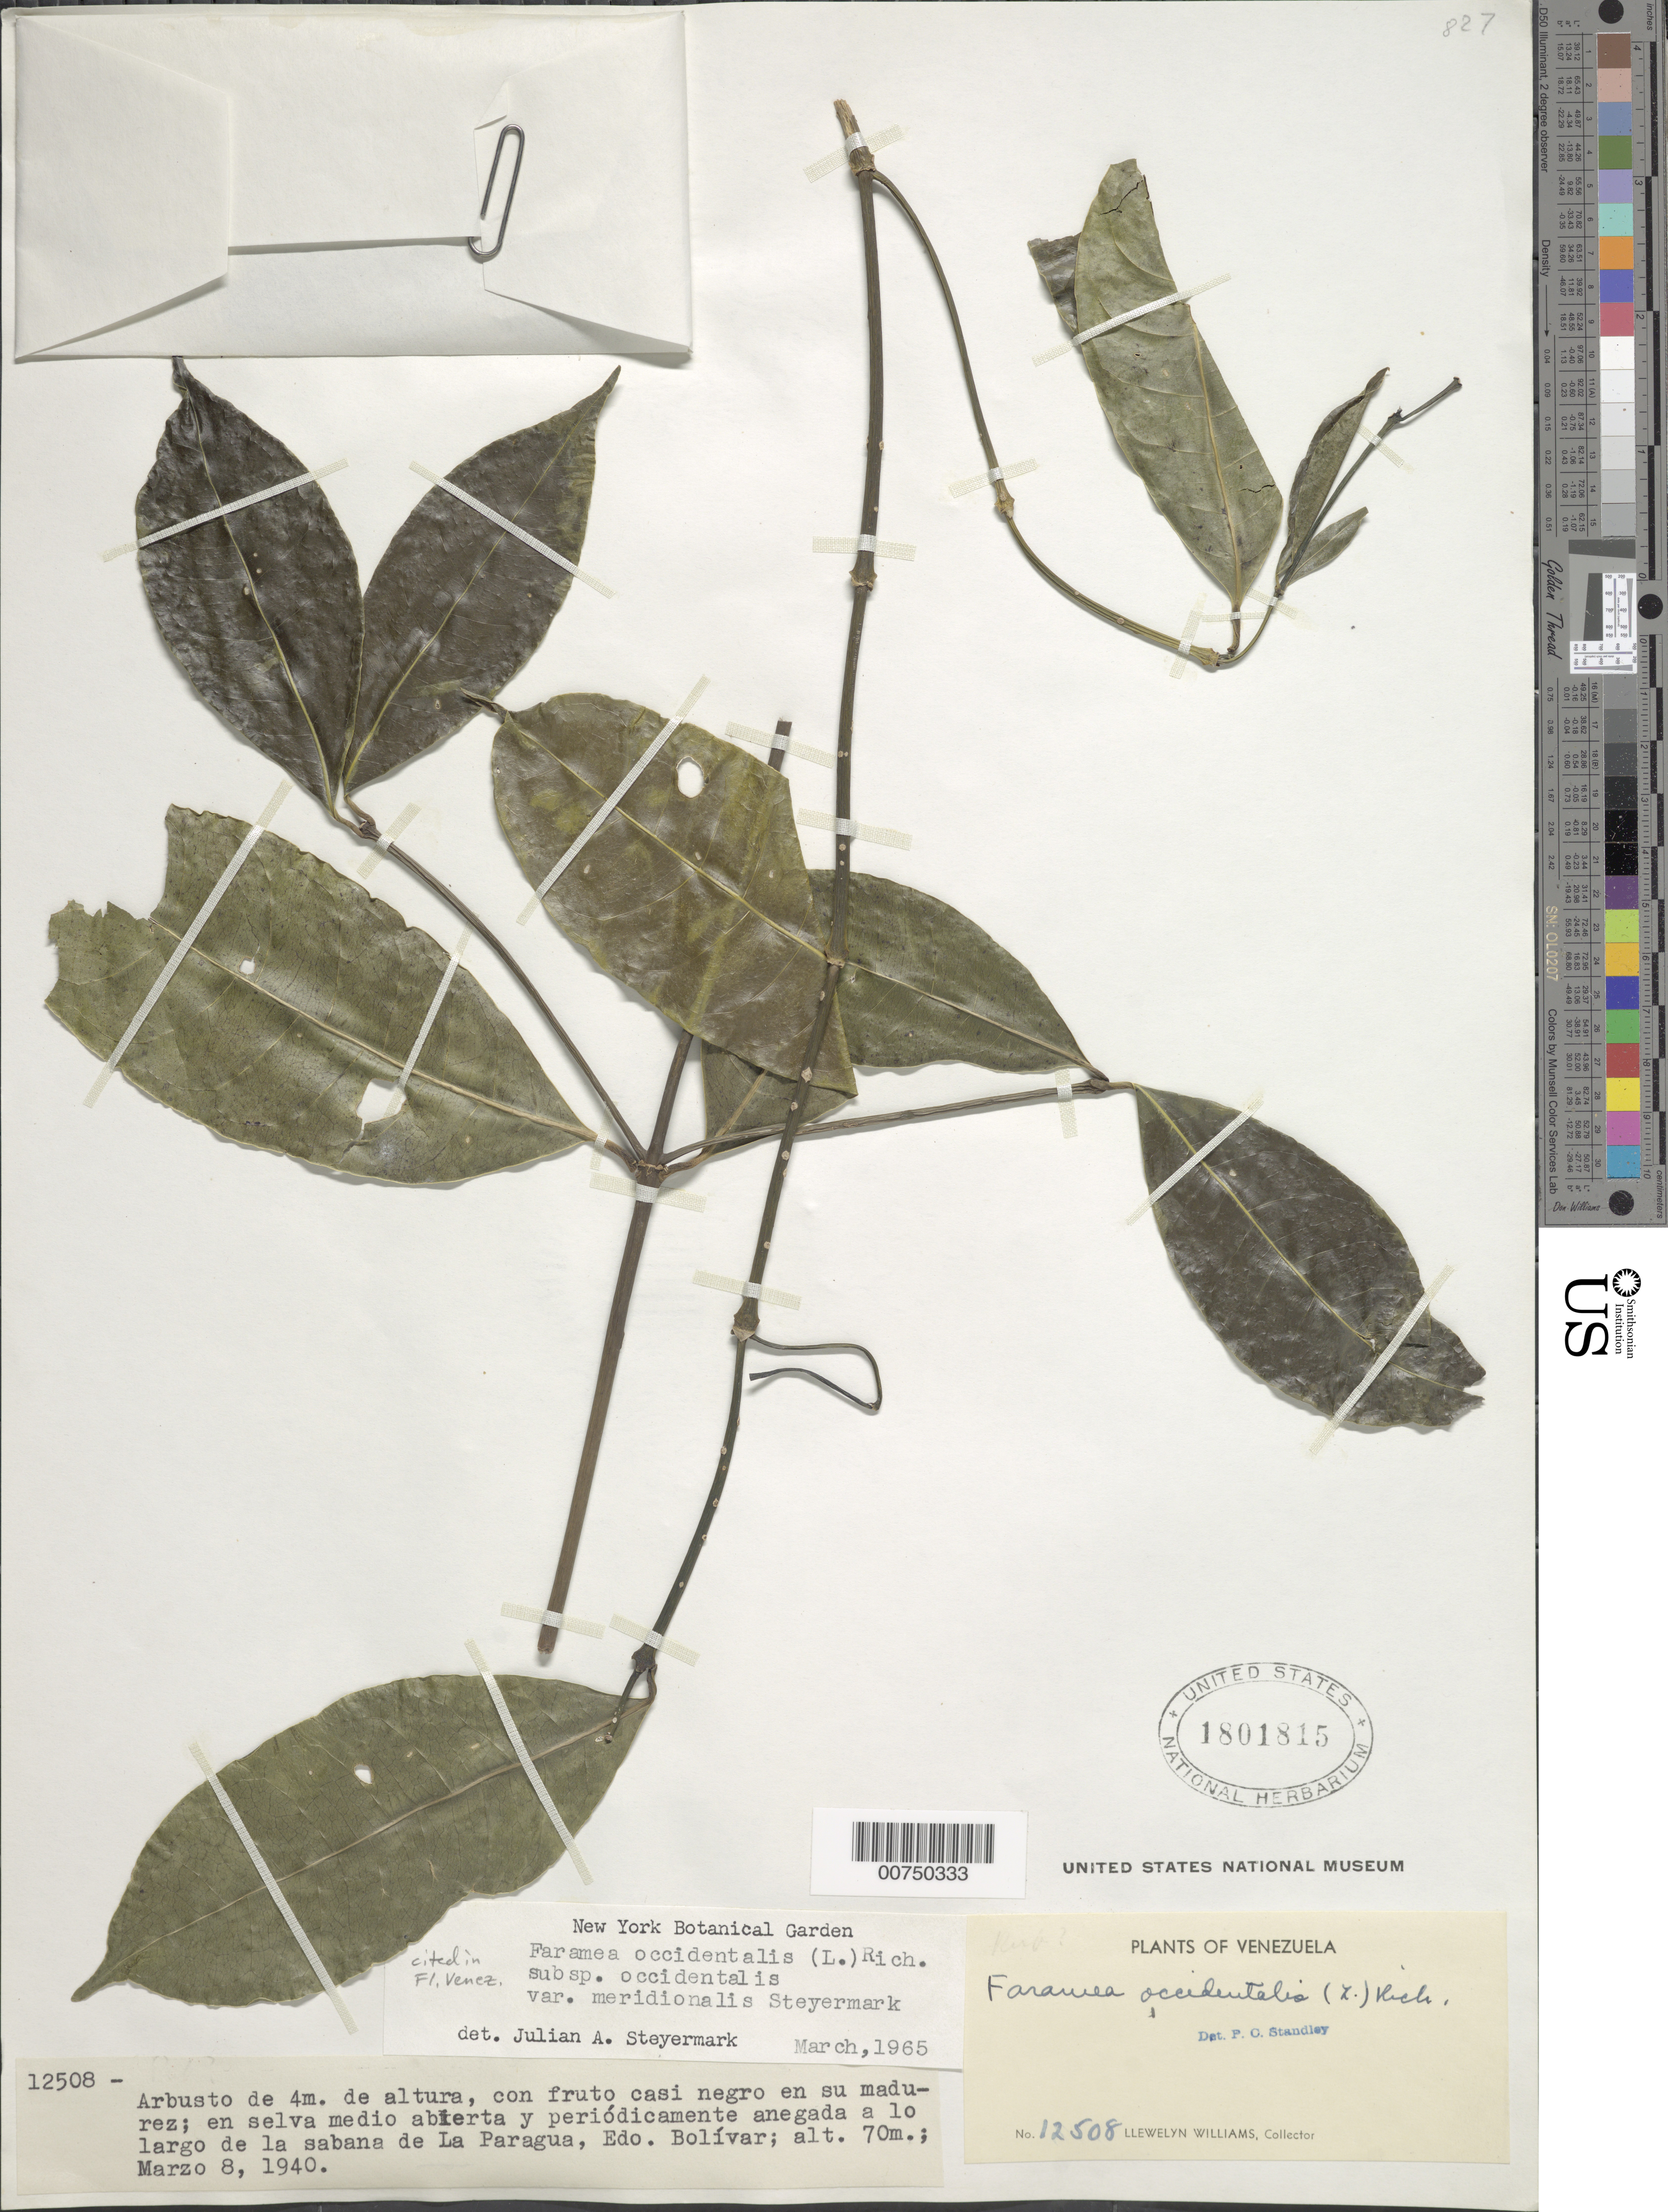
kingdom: Plantae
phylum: Tracheophyta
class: Magnoliopsida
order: Gentianales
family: Rubiaceae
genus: Faramea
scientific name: Faramea occidentalis subsp. occidentalis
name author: (L.) A. Rich.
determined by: Steyermark, Julian A., (VEN)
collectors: Ll. Williams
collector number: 12508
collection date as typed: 8-Mar-40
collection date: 1940-03-08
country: Venezuela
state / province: Bolívar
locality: La Paragua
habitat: Selva medio abierta y periodicamente anegada a lo largo de la sabana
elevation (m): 70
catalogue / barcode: US 1801815